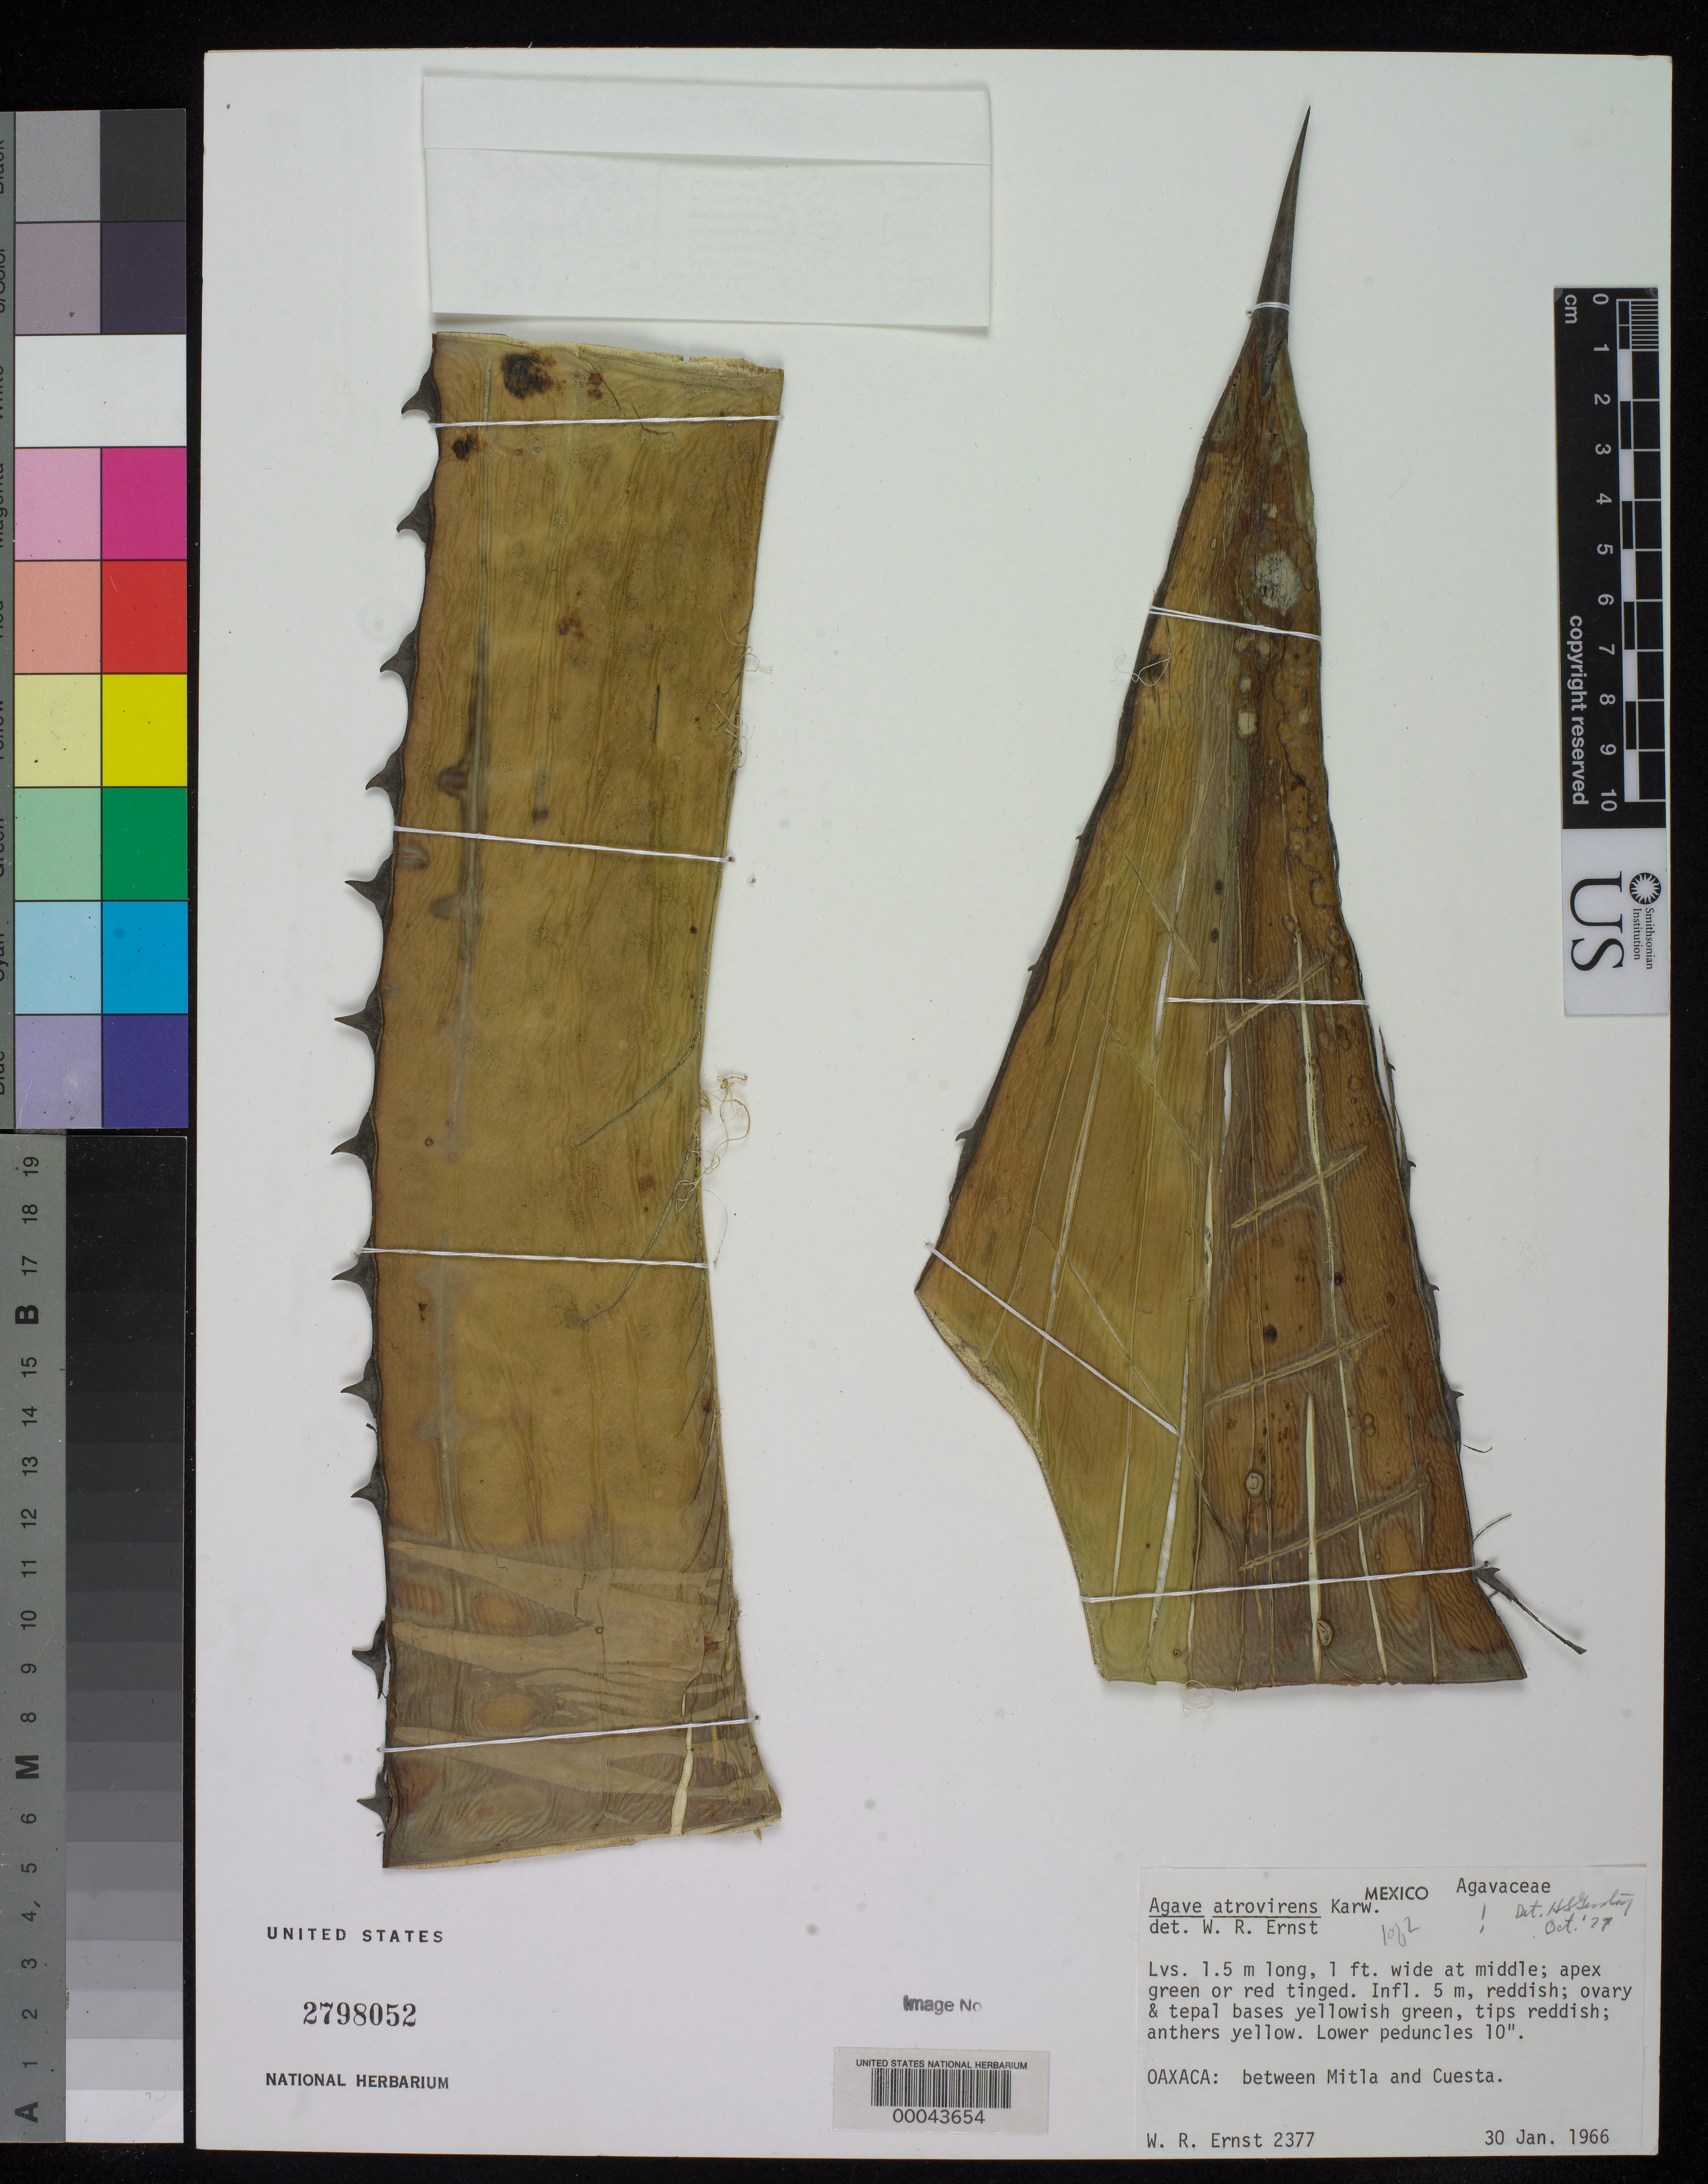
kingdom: Plantae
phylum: Tracheophyta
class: Liliopsida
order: Asparagales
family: Asparagaceae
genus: Agave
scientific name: Agave atrovirens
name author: Karw. in Salm-Dyck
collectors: W. R. Ernst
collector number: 2377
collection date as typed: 30 Jan 1966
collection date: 1966-01-30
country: Mexico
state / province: Oaxaca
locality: Between mitla and cuesta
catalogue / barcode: US 2798052